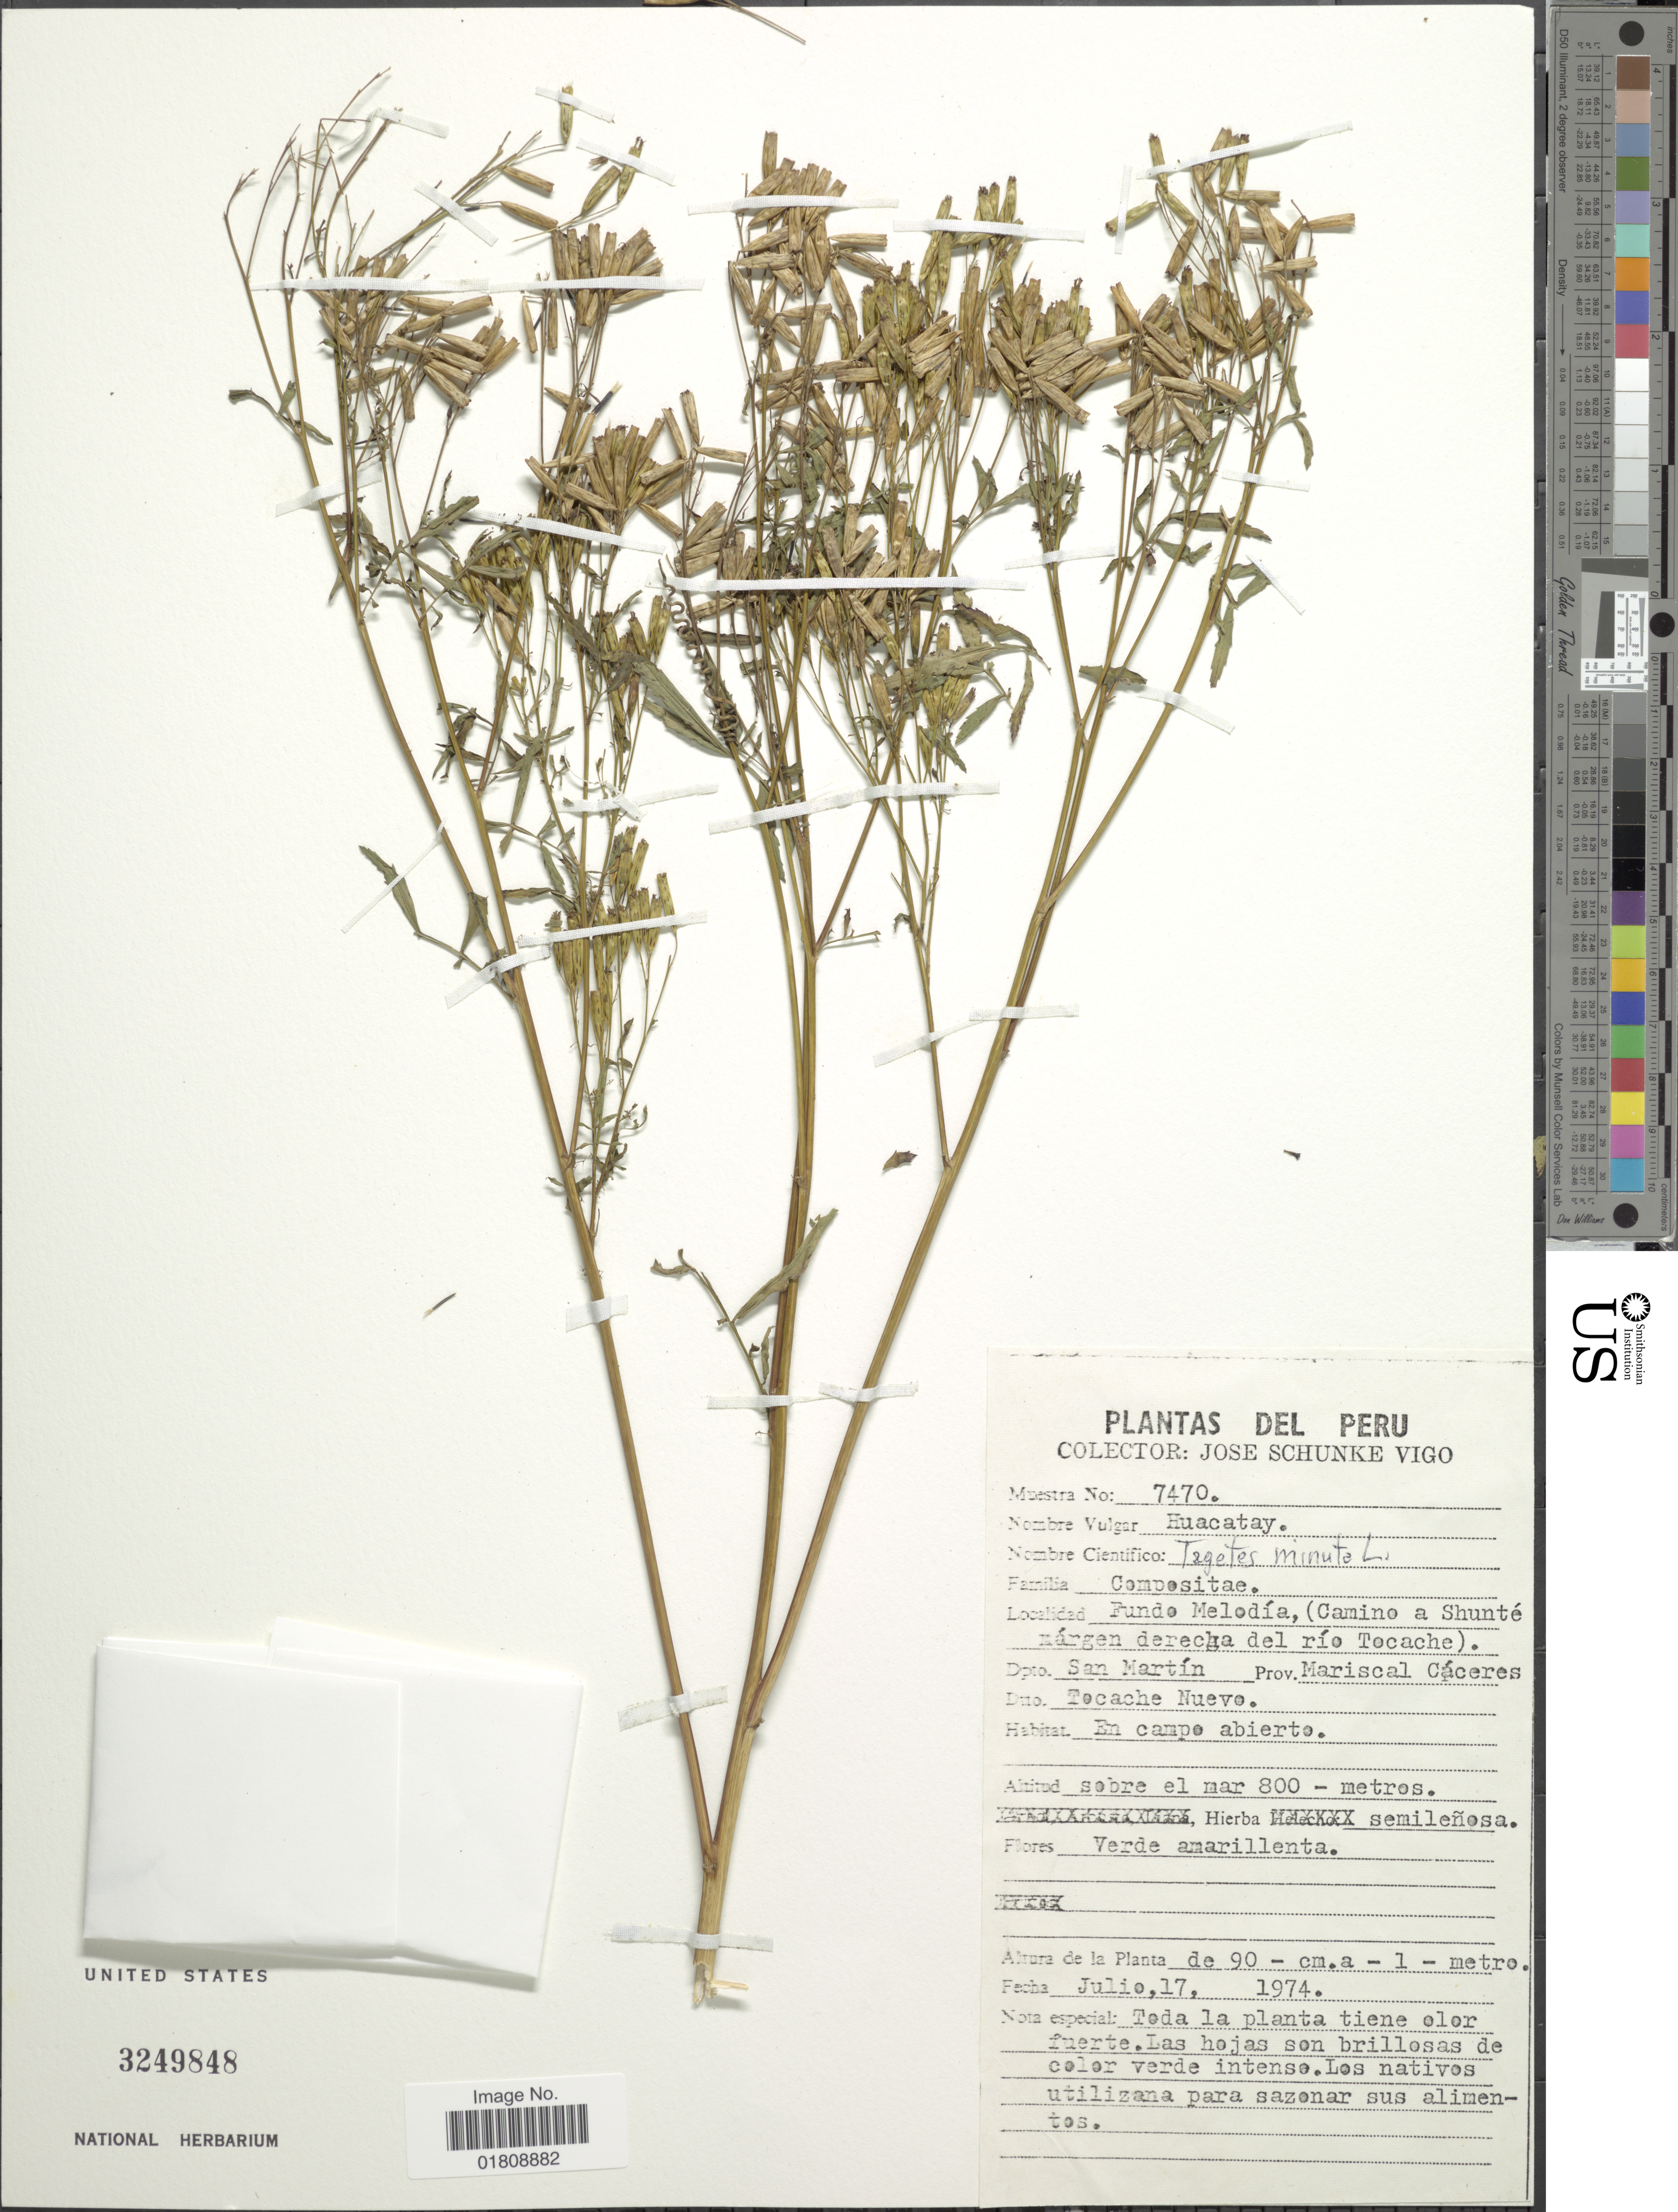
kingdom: Plantae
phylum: Tracheophyta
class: Magnoliopsida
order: Asterales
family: Asteraceae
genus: Tagetes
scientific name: Tagetes minuta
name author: L.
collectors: J. Schunke Vigo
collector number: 7470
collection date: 1974-07-17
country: Peru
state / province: San Martín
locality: Fundo Melodia, (Camino a Shunte margen derecha del rio Tocache), prov. Mariscal Caceres, Dtto. Tocache Nuevo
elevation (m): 800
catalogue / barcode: US 3249848